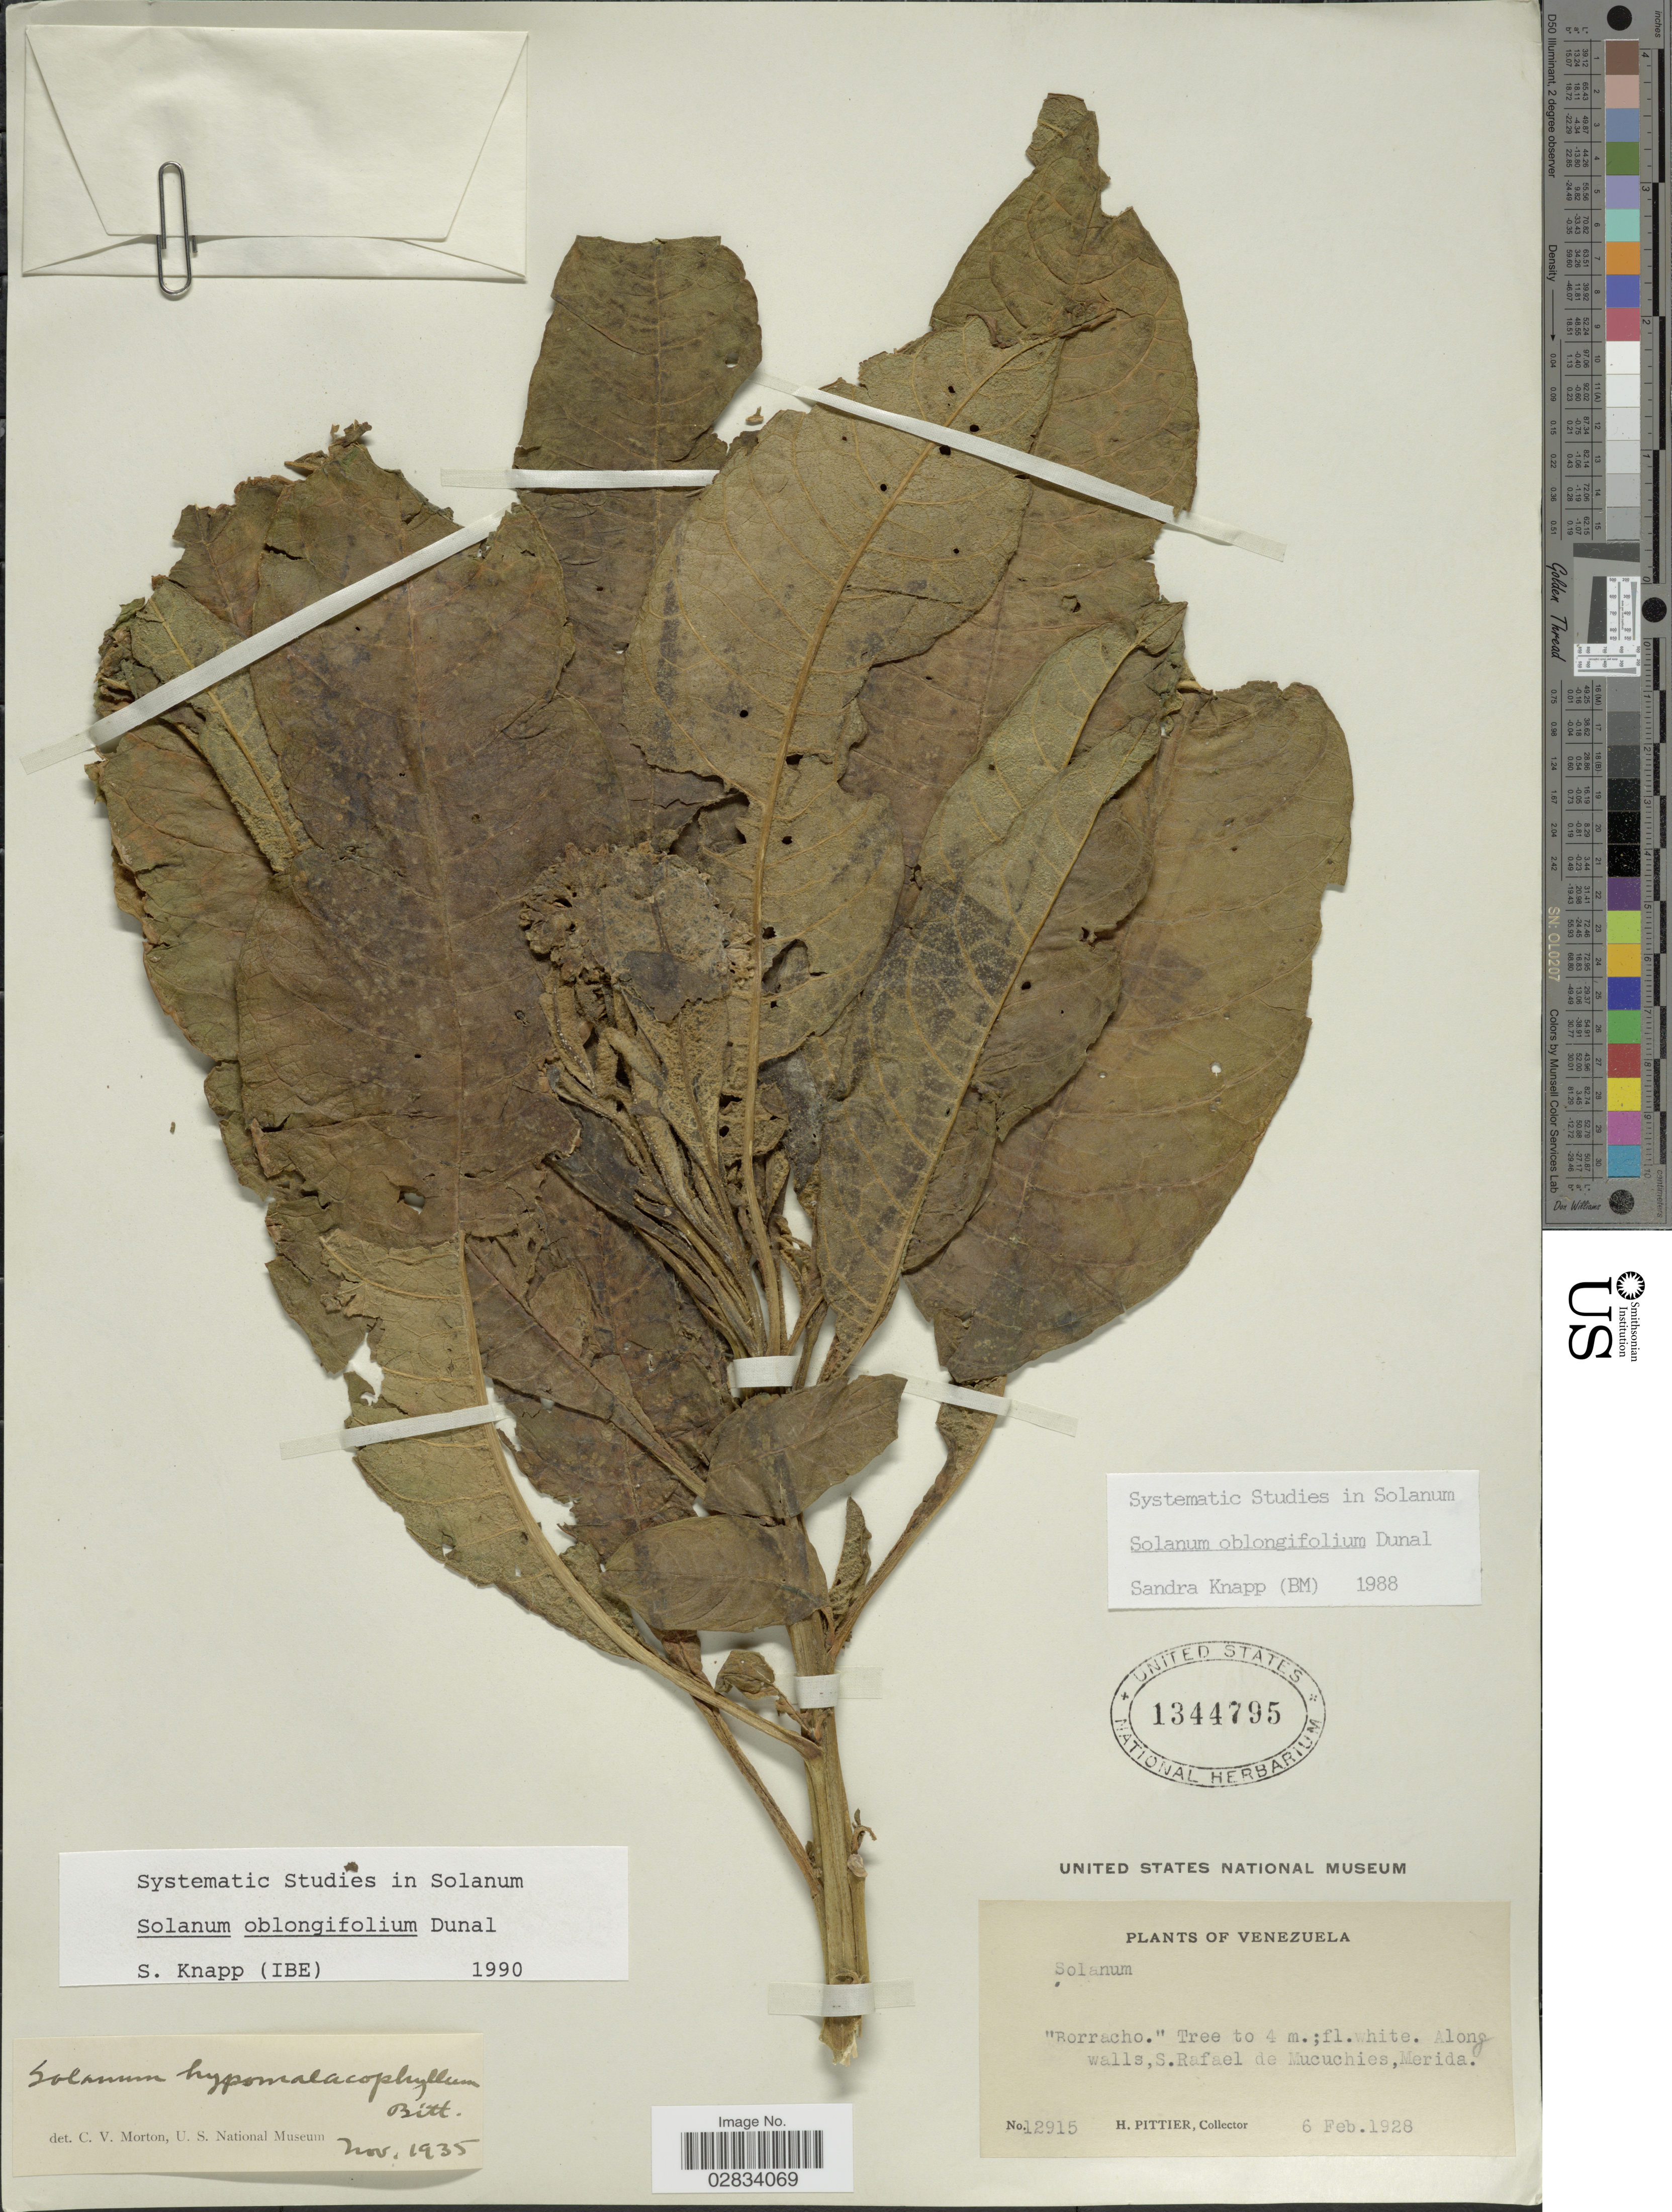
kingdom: Plantae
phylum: Tracheophyta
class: Magnoliopsida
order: Solanales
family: Solanaceae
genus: Solanum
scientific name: Solanum oblongifolium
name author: Duval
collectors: H. F. Pittier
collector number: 12915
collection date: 1928-02-06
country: Venezuela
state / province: Mérida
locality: Along walls, S. Rafael de Mucuchies.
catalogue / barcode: US 1344795